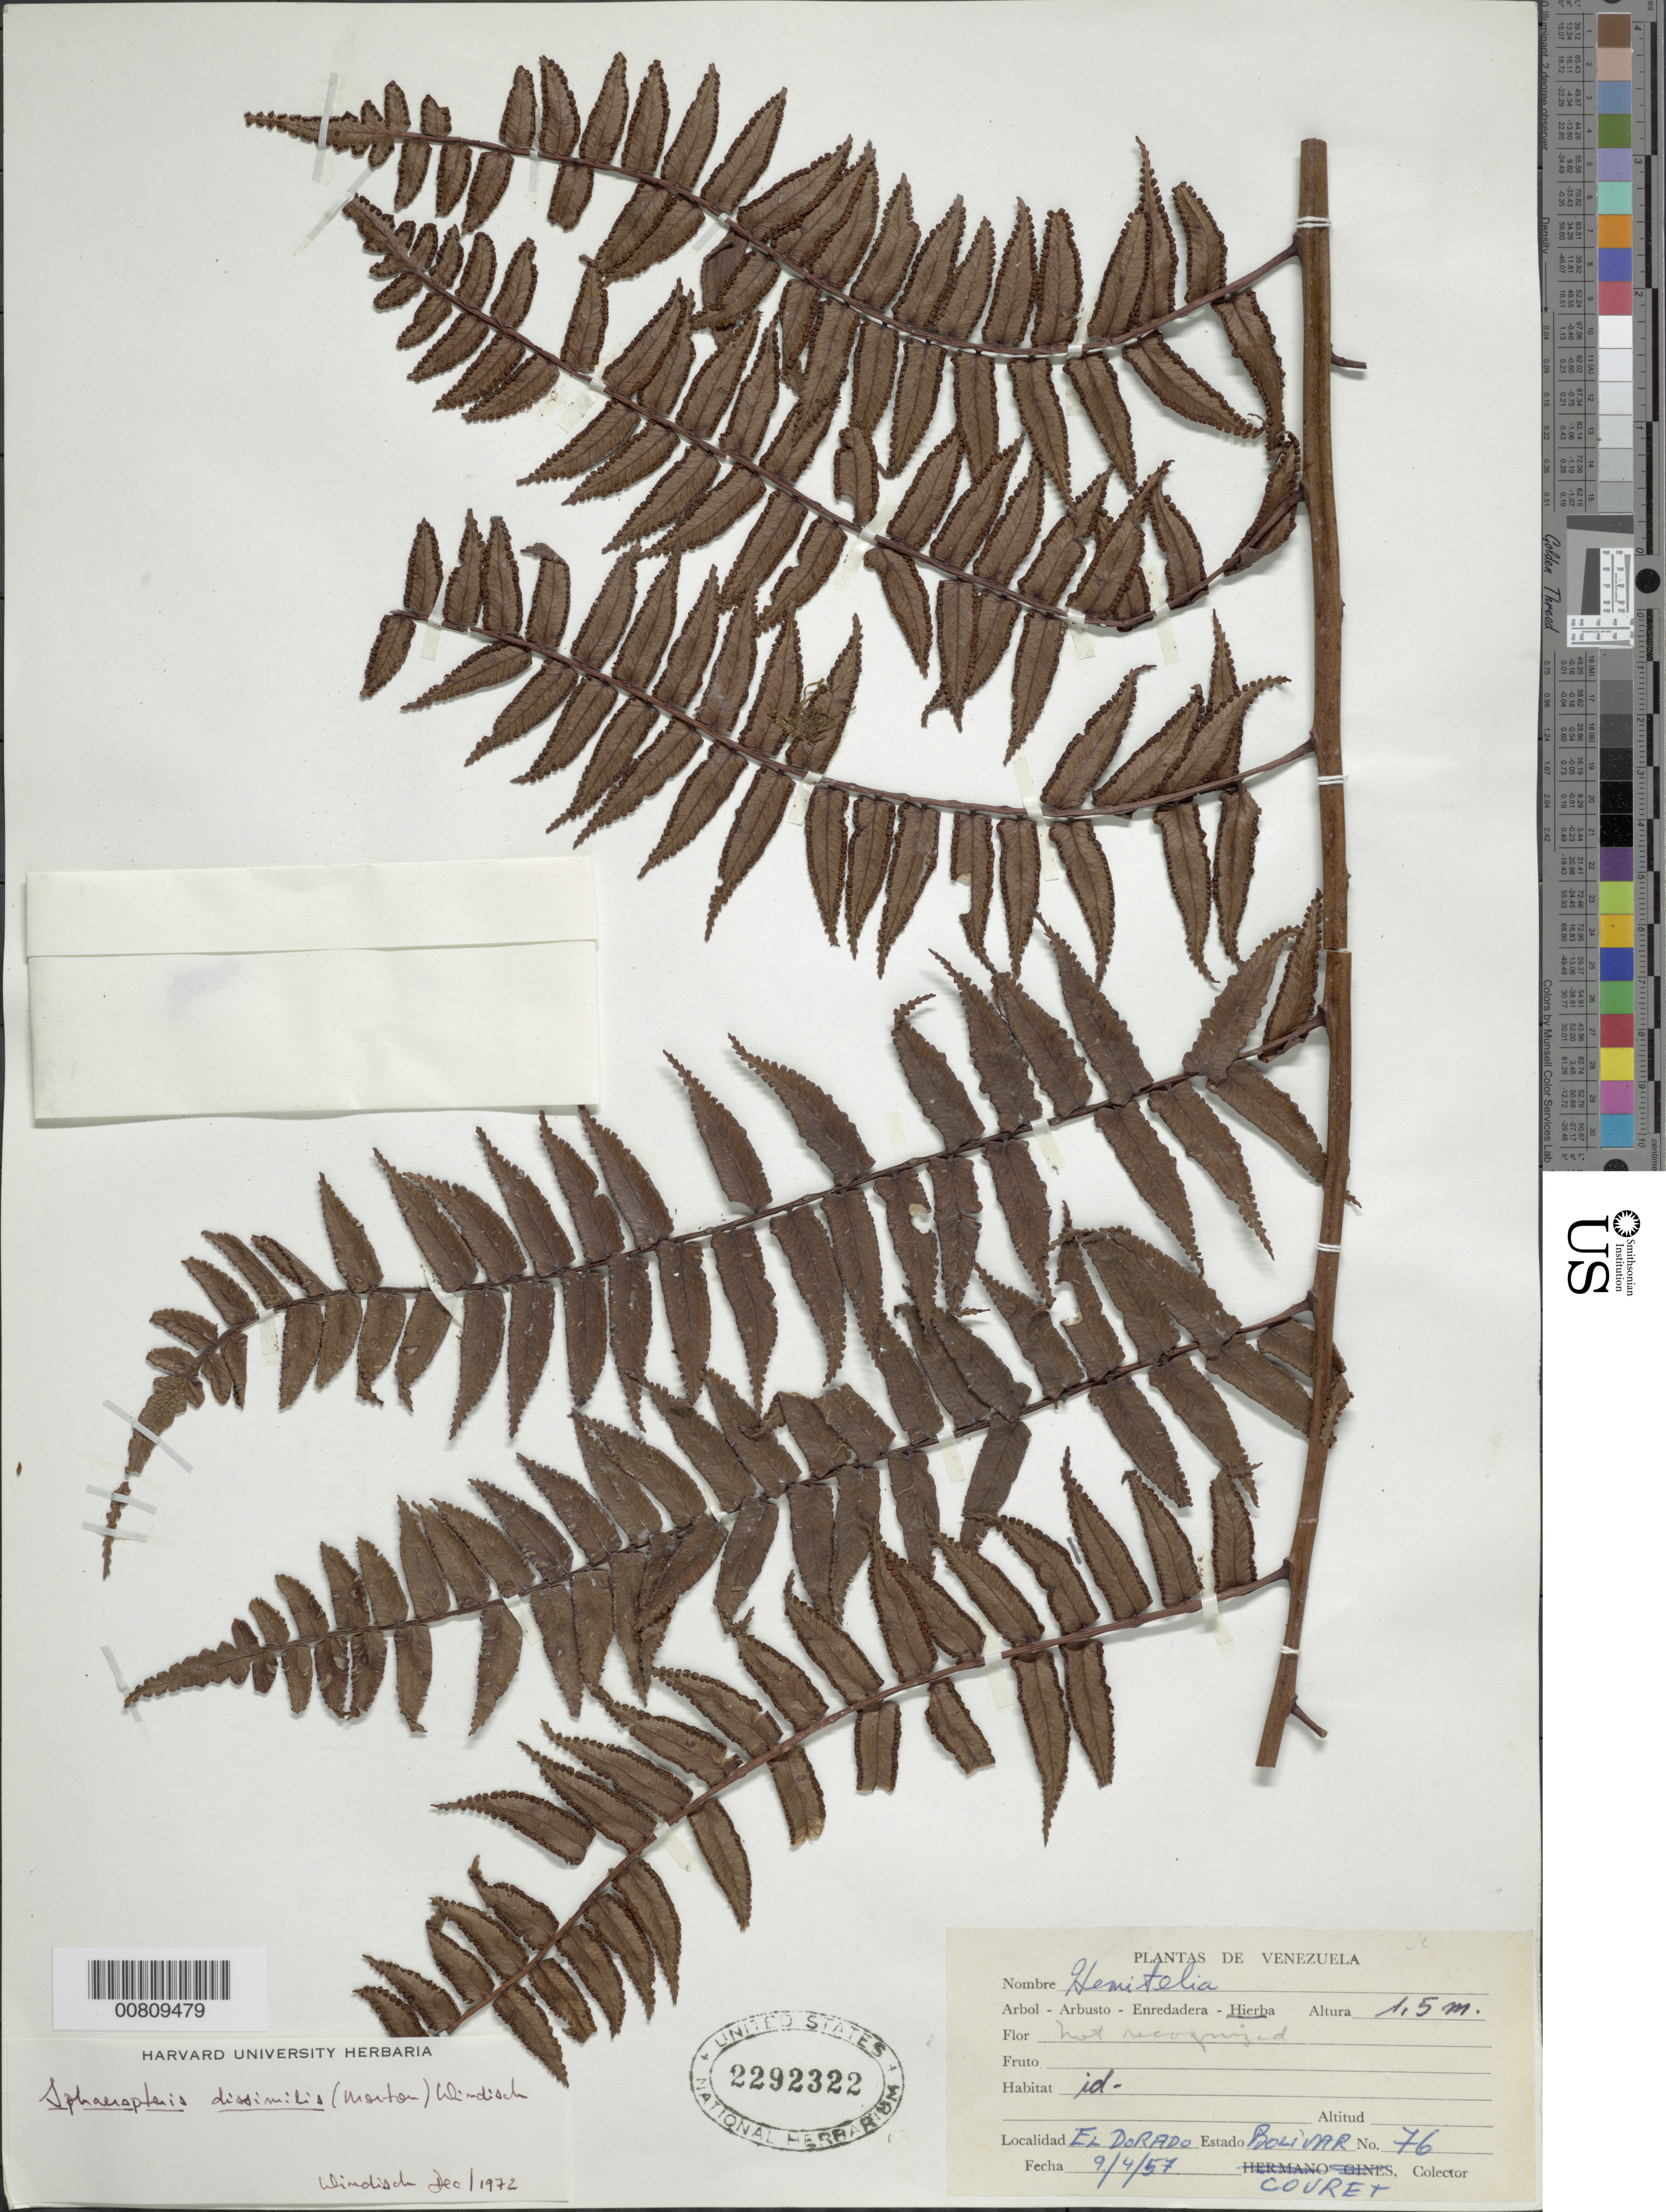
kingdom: Plantae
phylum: Tracheophyta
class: Polypodiopsida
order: Cyatheales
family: Cyatheaceae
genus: Cyathea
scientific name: Cyathea dissimilis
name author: (C.V. Morton) Stolze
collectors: -. Couret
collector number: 76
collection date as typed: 9-Apr-57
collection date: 1957-04-09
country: Venezuela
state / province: Bolívar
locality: El Dorado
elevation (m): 1500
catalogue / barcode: US 2292322